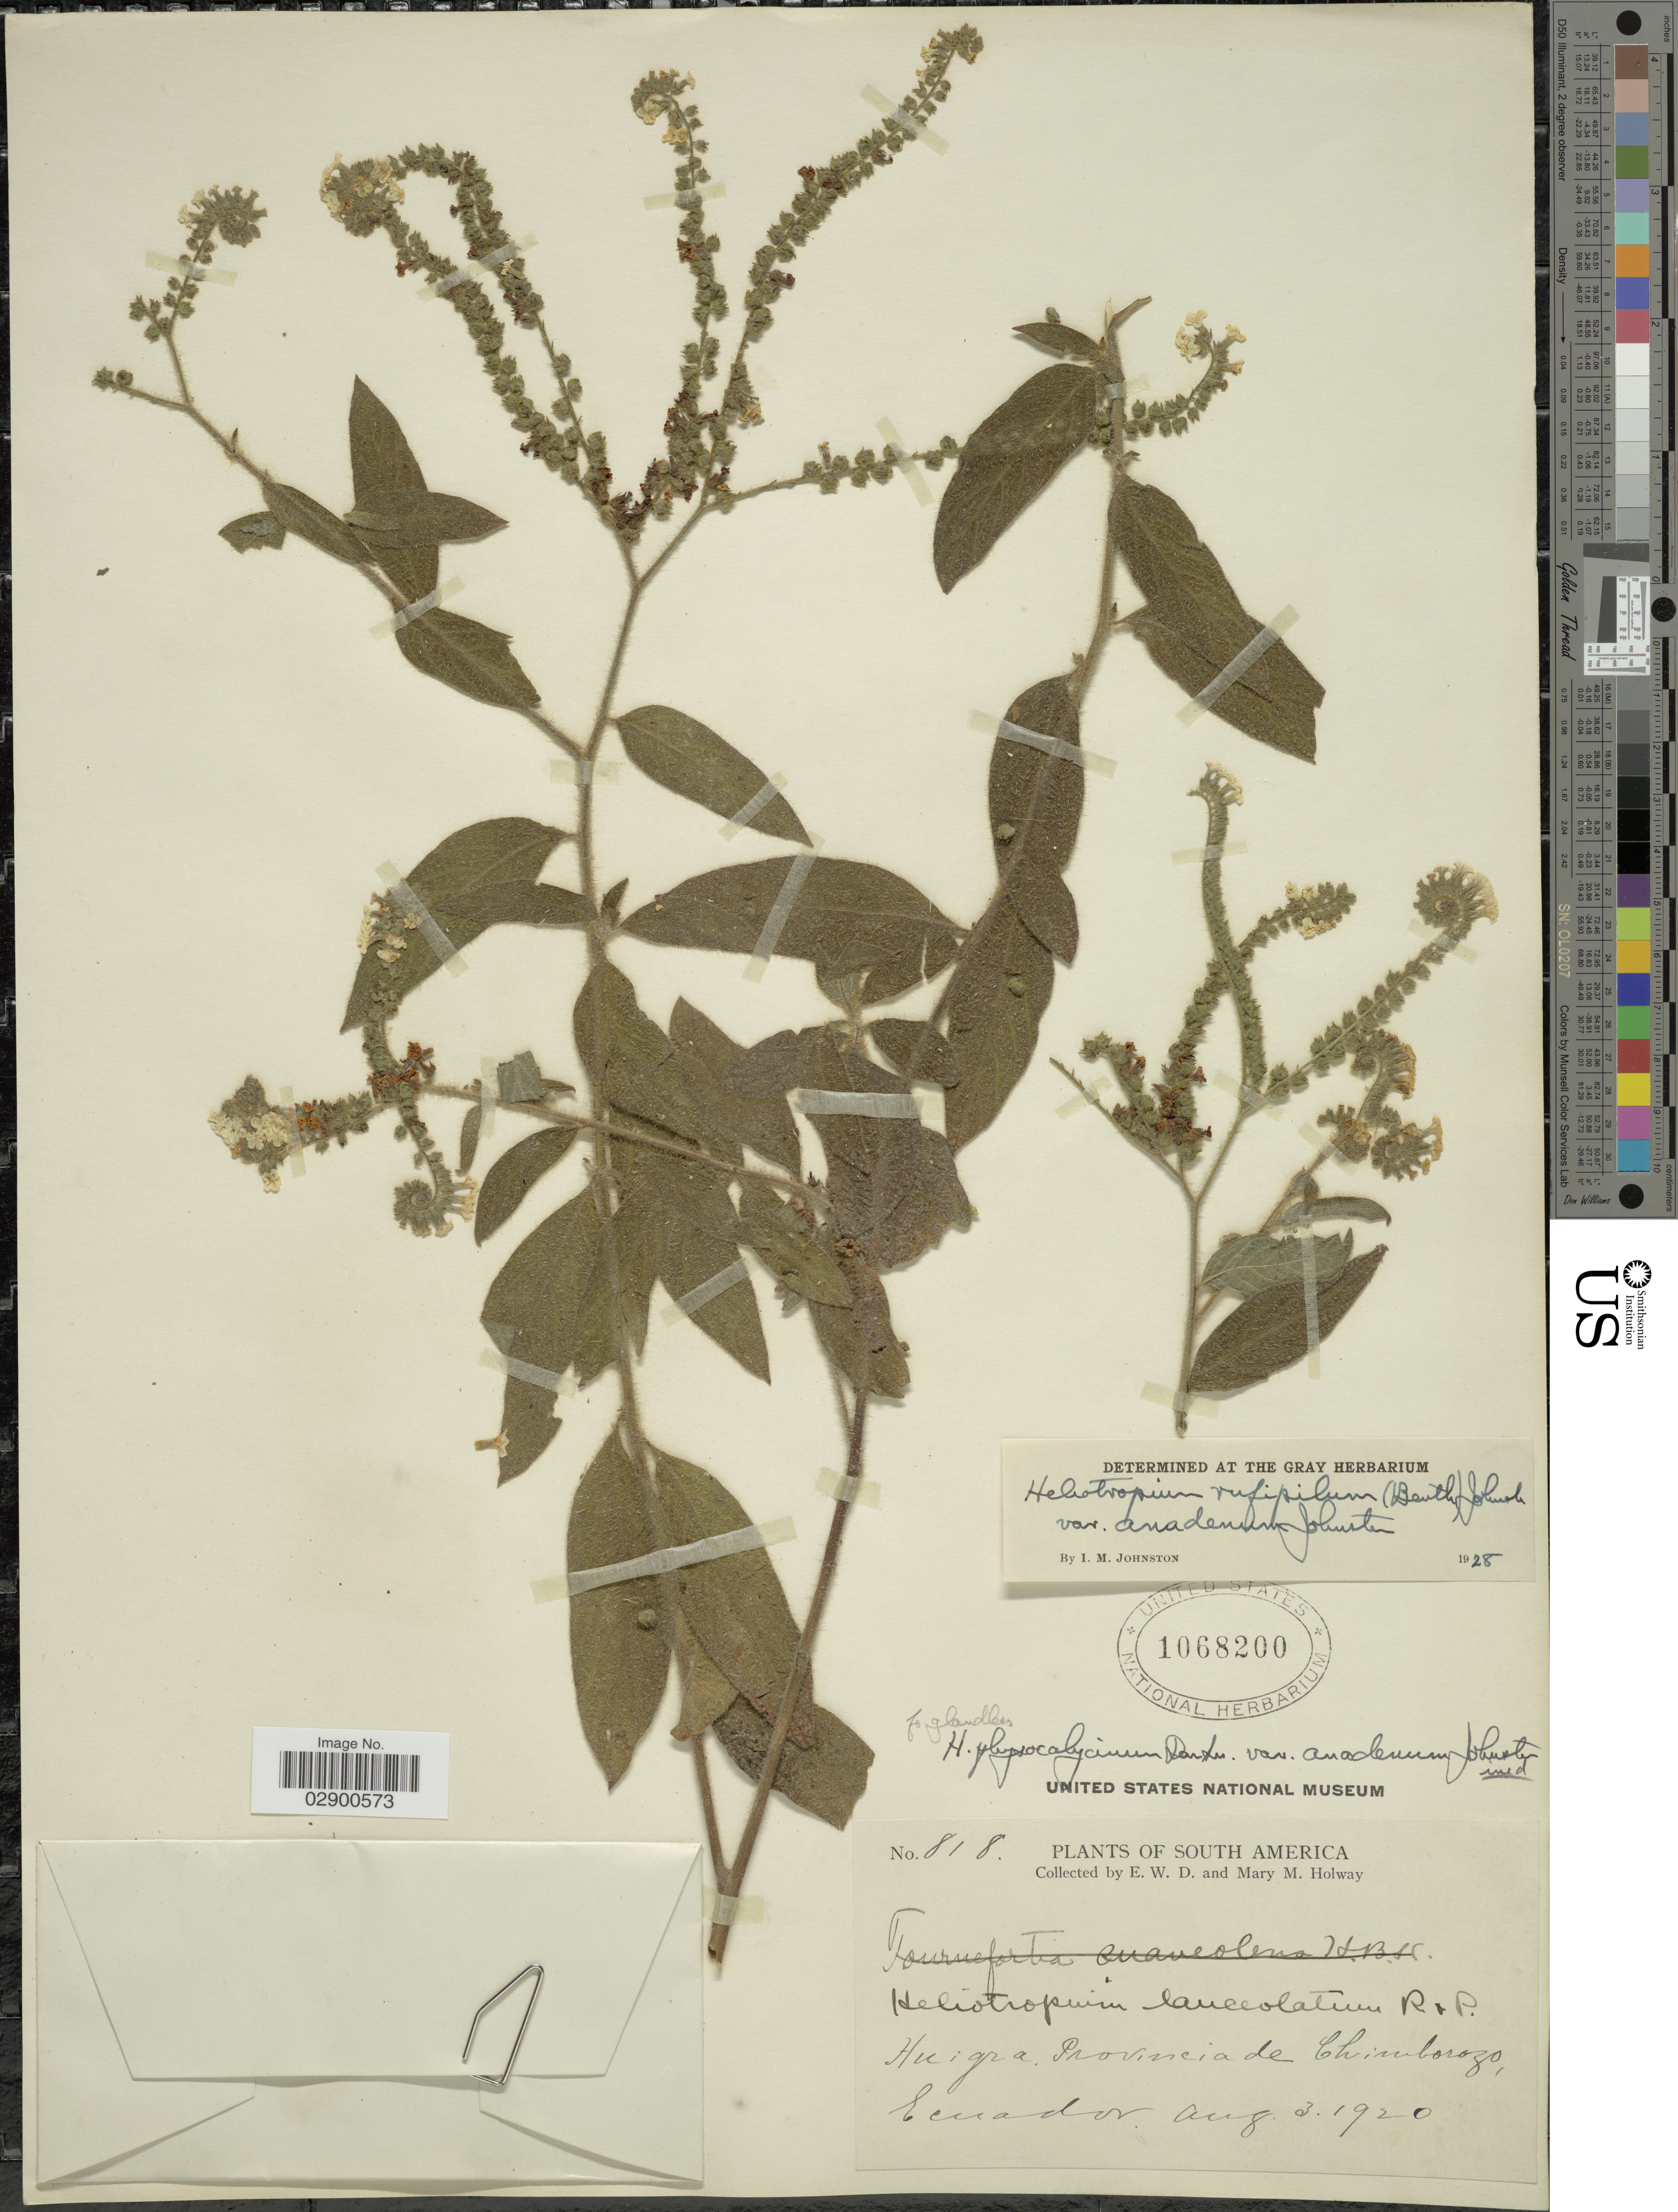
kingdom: Plantae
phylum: Tracheophyta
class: Magnoliopsida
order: Boraginales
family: Heliotropiaceae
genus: Heliotropium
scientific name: Heliotropium rufipilum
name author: (Benth.) I.M. Johnst.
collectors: E. W. D. Holway & M. M. Holway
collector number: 818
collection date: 1920-08-03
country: Ecuador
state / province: Chimborazo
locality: Huigra.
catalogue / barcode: US 1068200